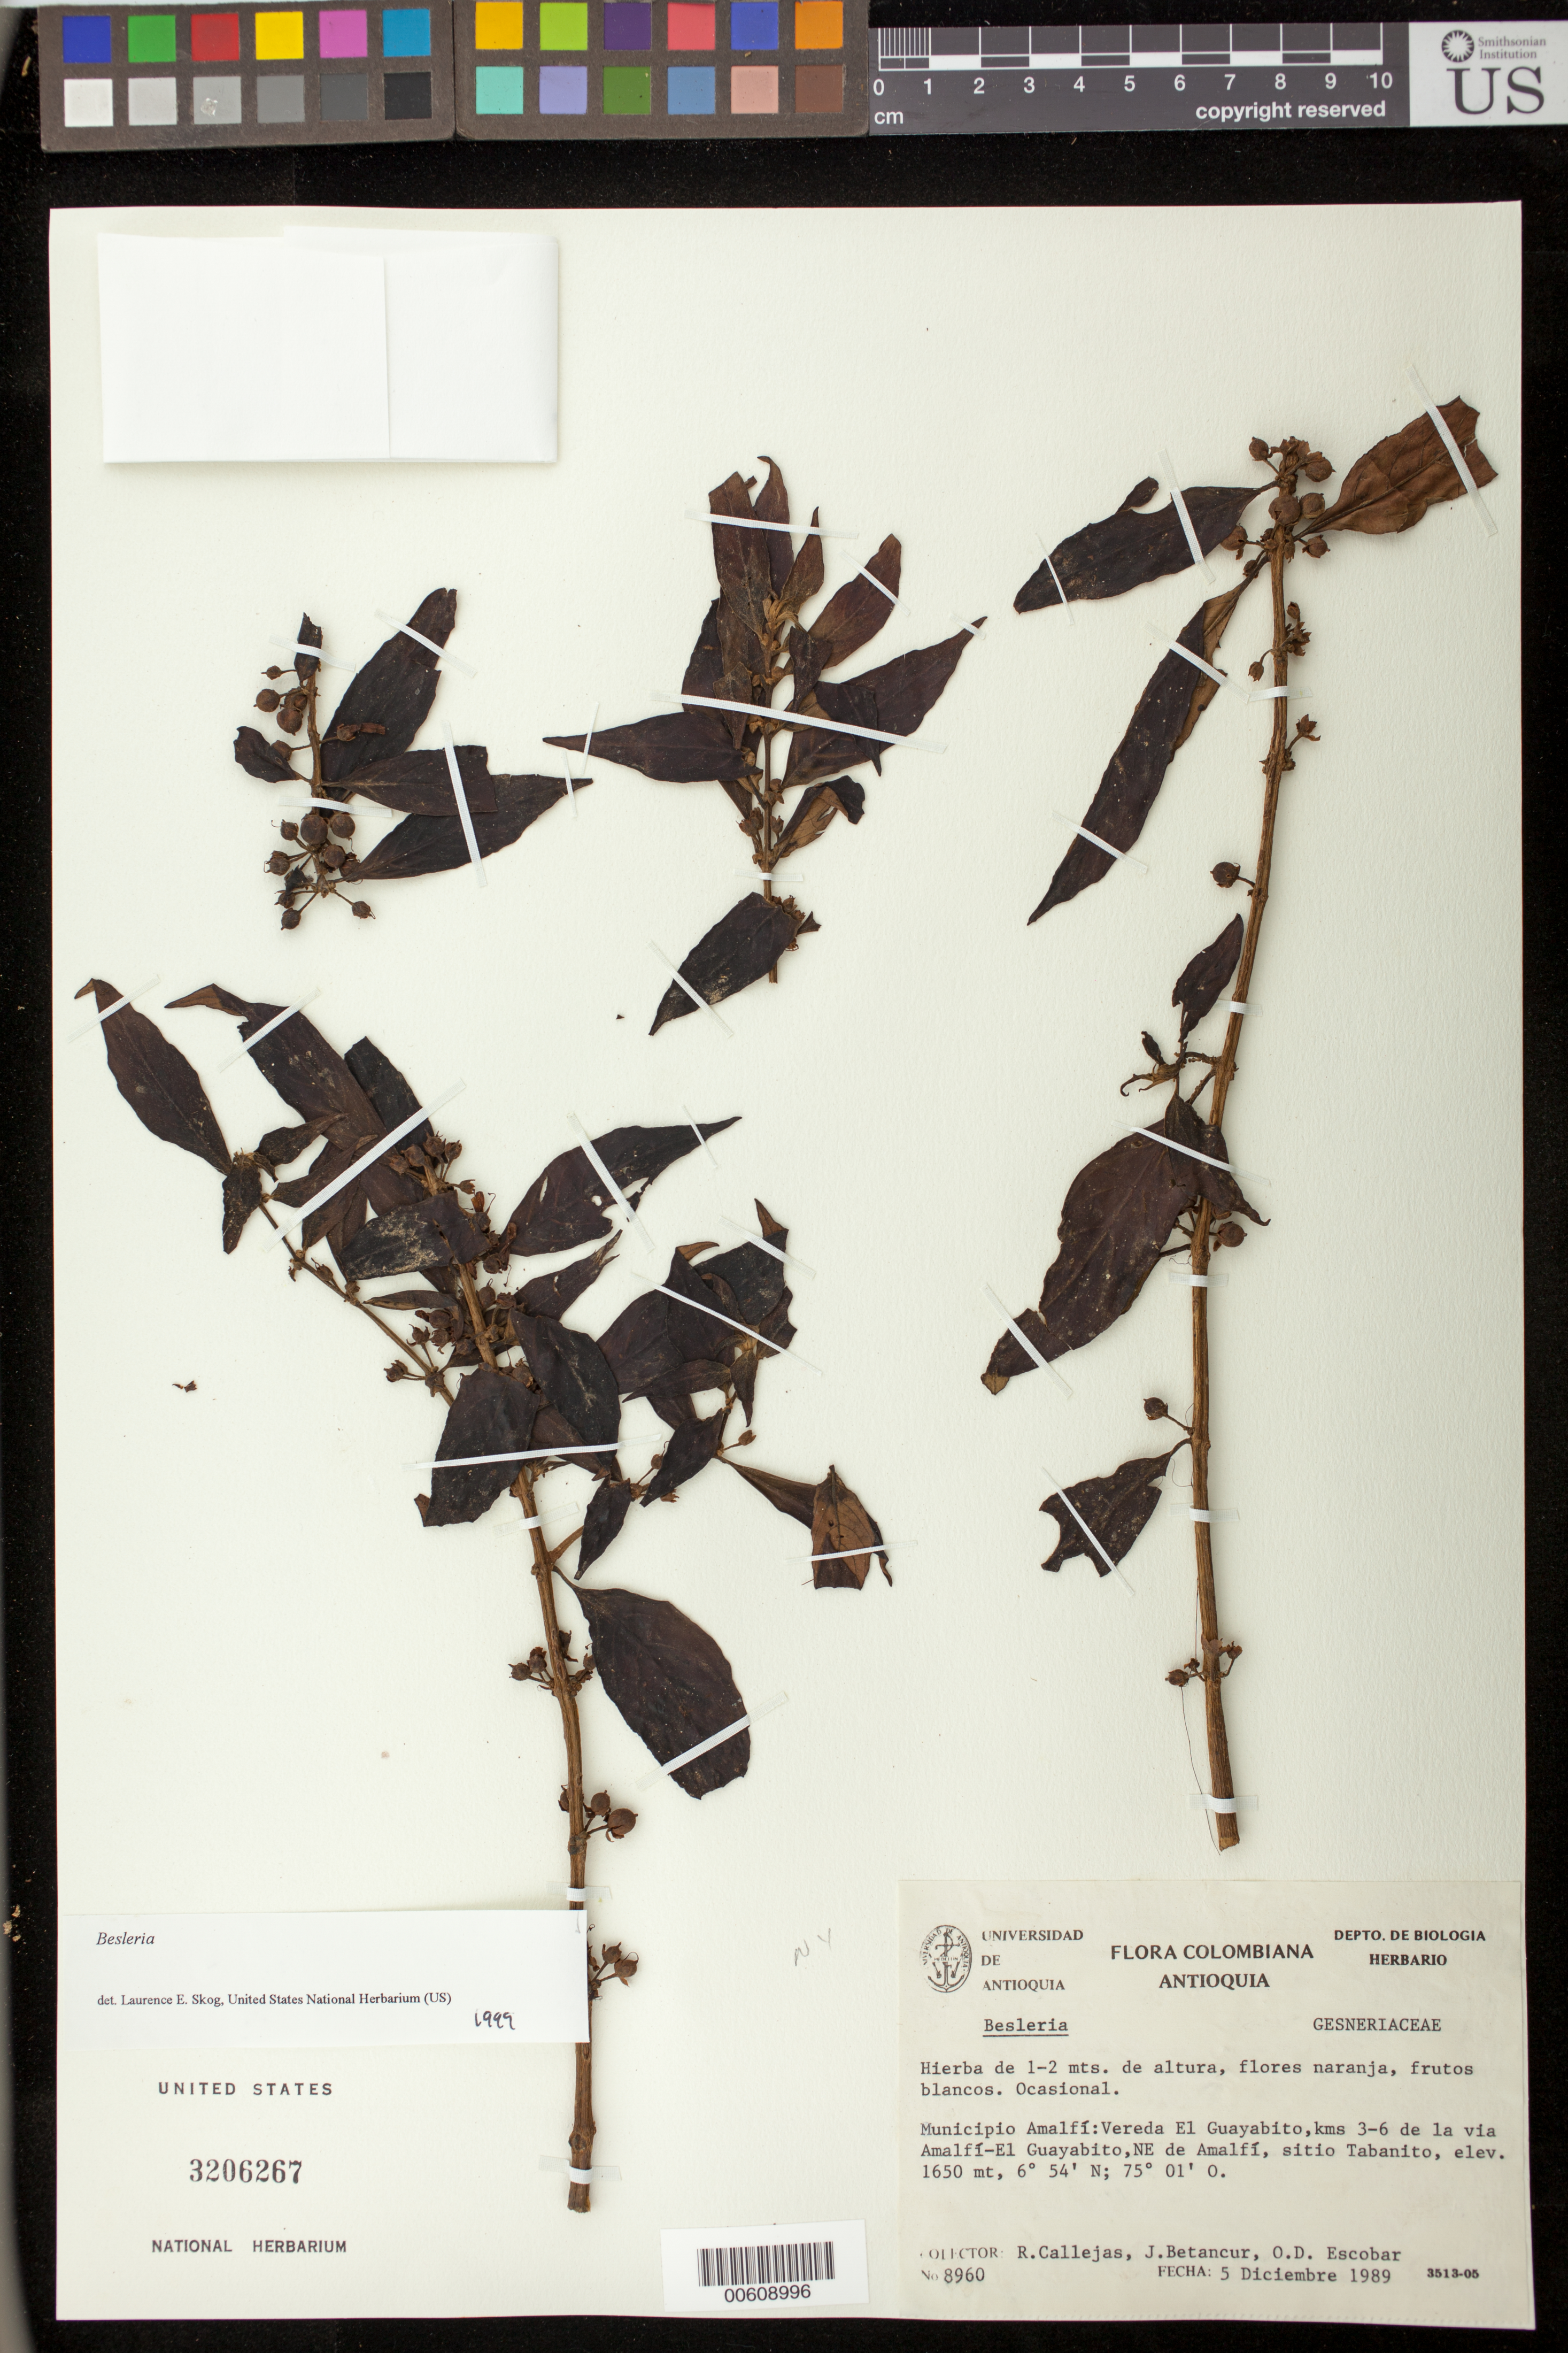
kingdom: Plantae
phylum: Tracheophyta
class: Magnoliopsida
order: Lamiales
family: Gesneriaceae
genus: Besleria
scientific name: Besleria sp.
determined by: Skog, Laurence E.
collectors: R. Callejas, J. C. Betancur & O. D. Escobar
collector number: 8960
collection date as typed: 05 Dec 1989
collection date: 1989-12-05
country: Colombia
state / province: Antioquia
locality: Mpio. Amalfí: Vereda El Guayabito, kms 3-6 de la via Amalfí - El Guayabito, NE de Amalfí, sitio Tabanito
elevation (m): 1650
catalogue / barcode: US 3206267